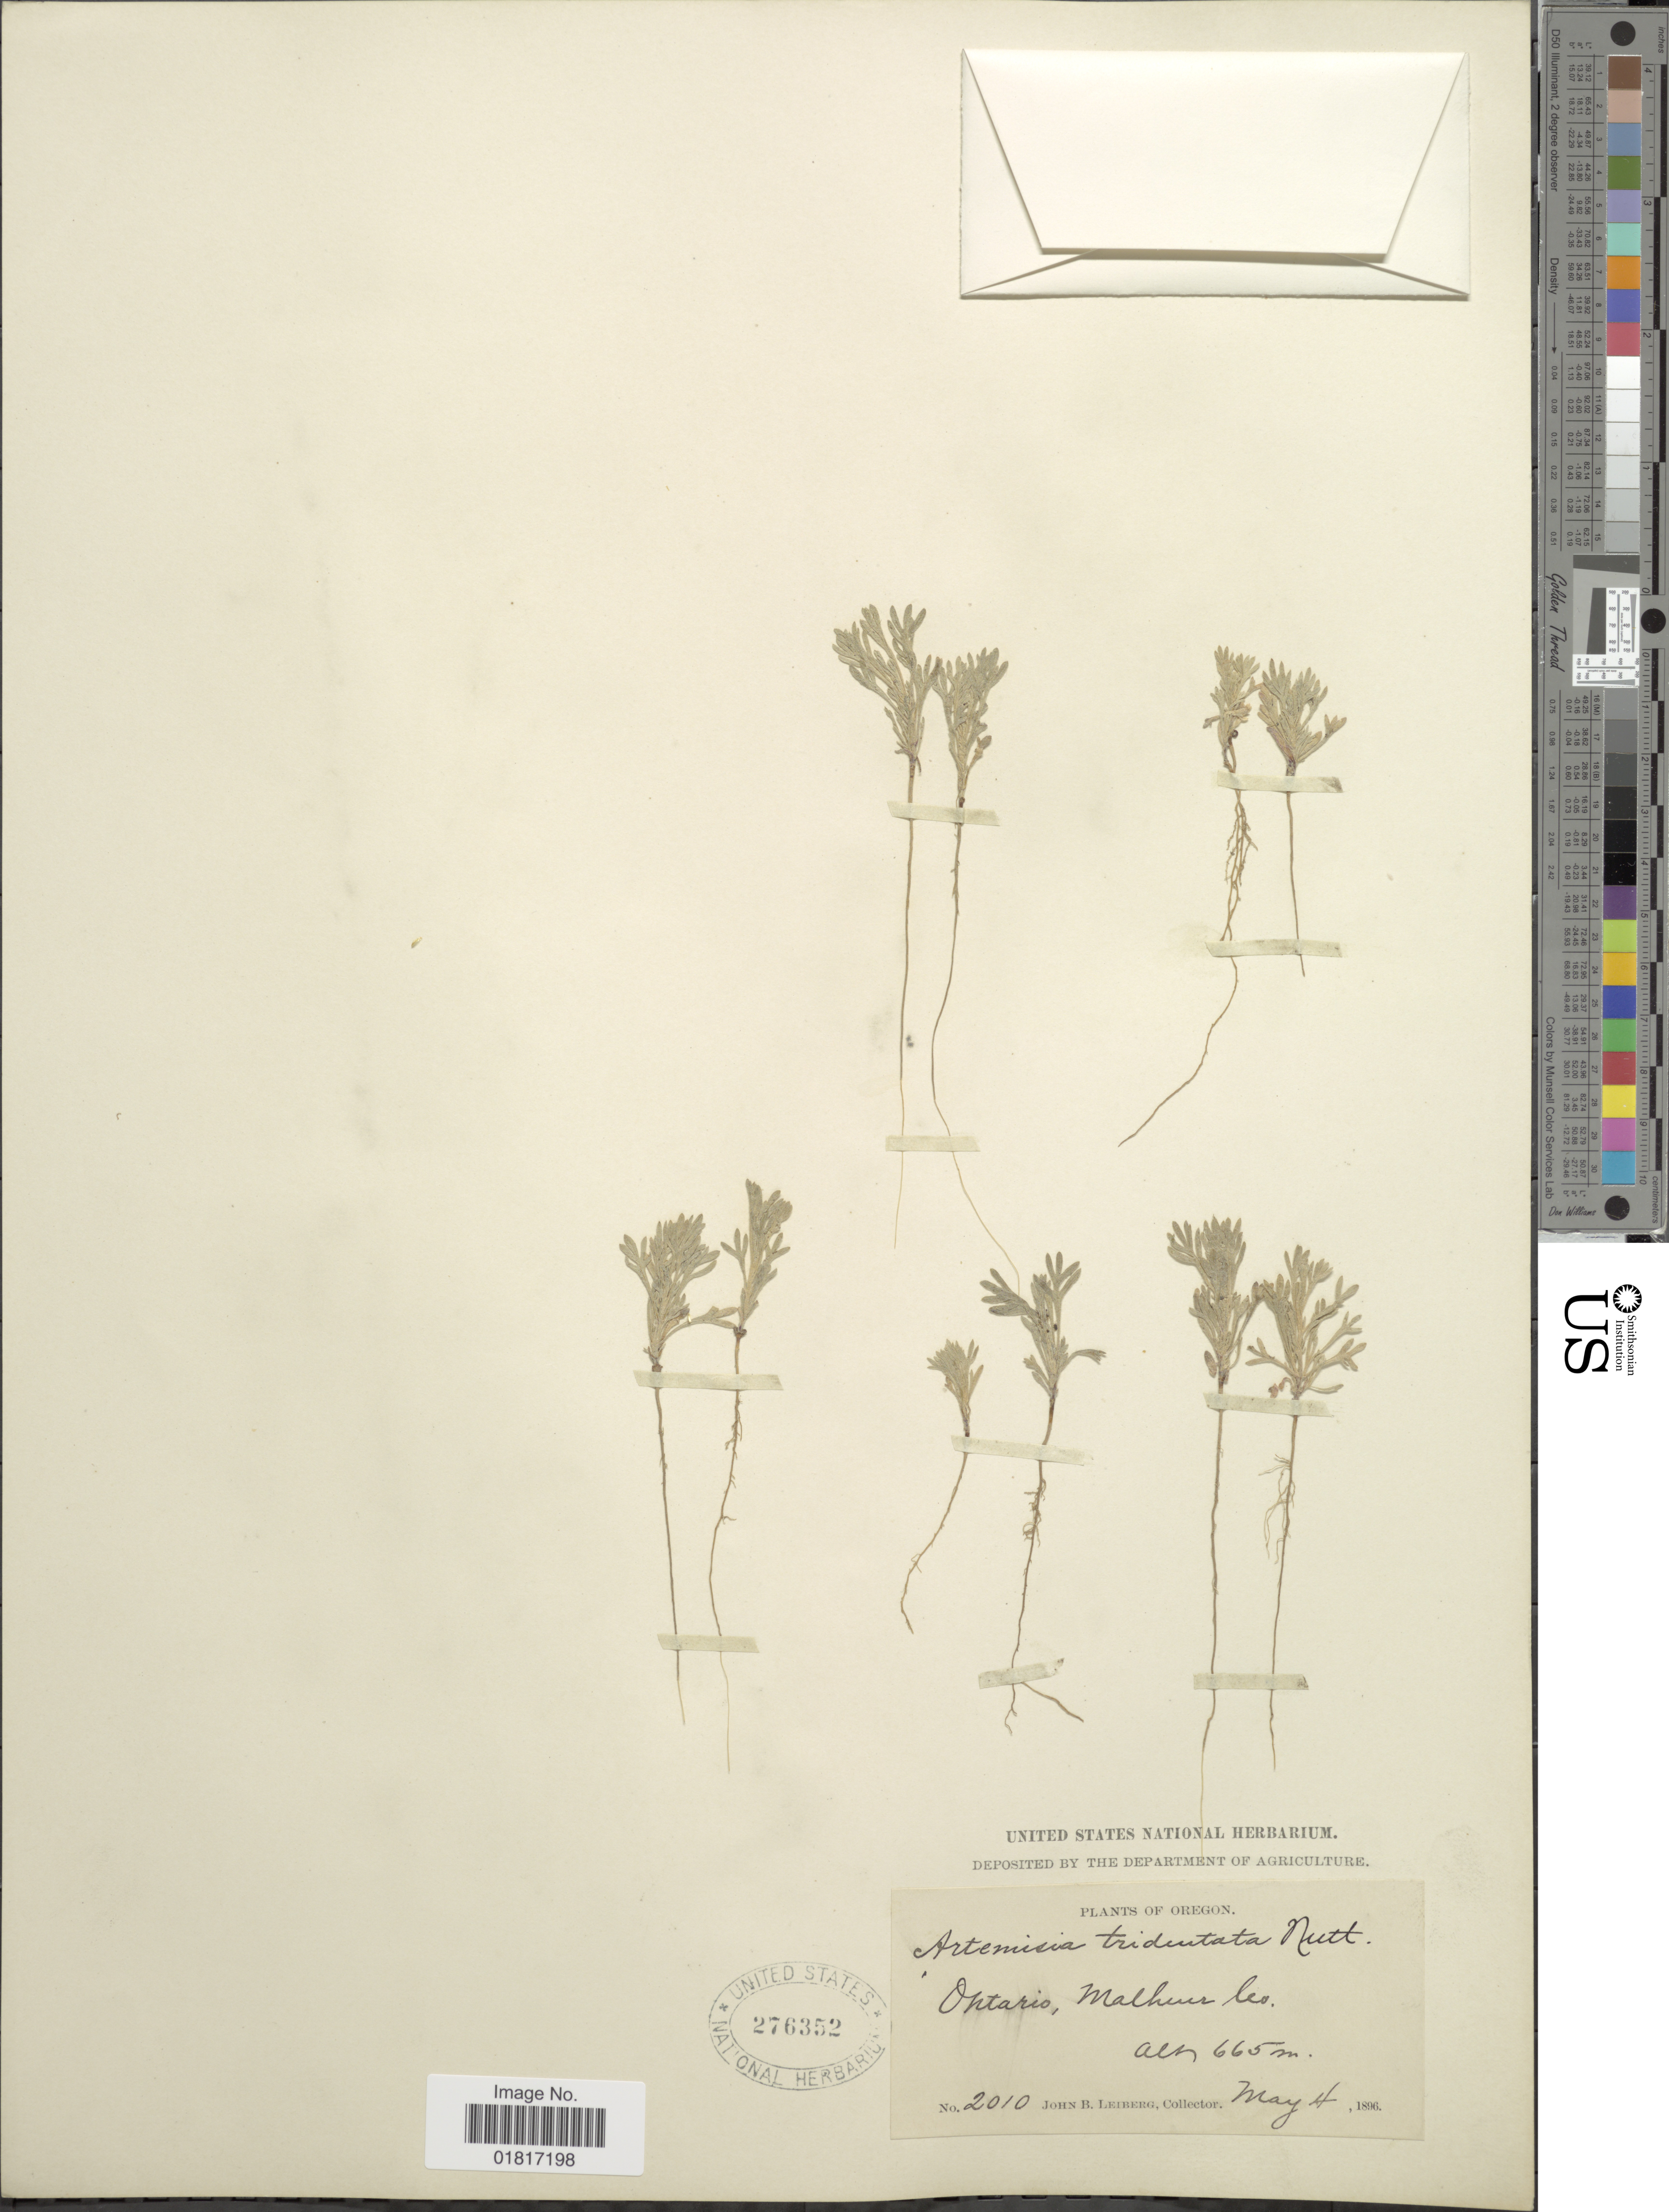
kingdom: Plantae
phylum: Tracheophyta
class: Magnoliopsida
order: Asterales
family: Asteraceae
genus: Artemisia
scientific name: Artemisia tridentata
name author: Nutt.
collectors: J. B. Leiberg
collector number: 2010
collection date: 1896-05-04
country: United States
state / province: Oregon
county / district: Malheur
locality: Ontario, Malheur Co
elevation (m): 665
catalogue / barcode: US 276352